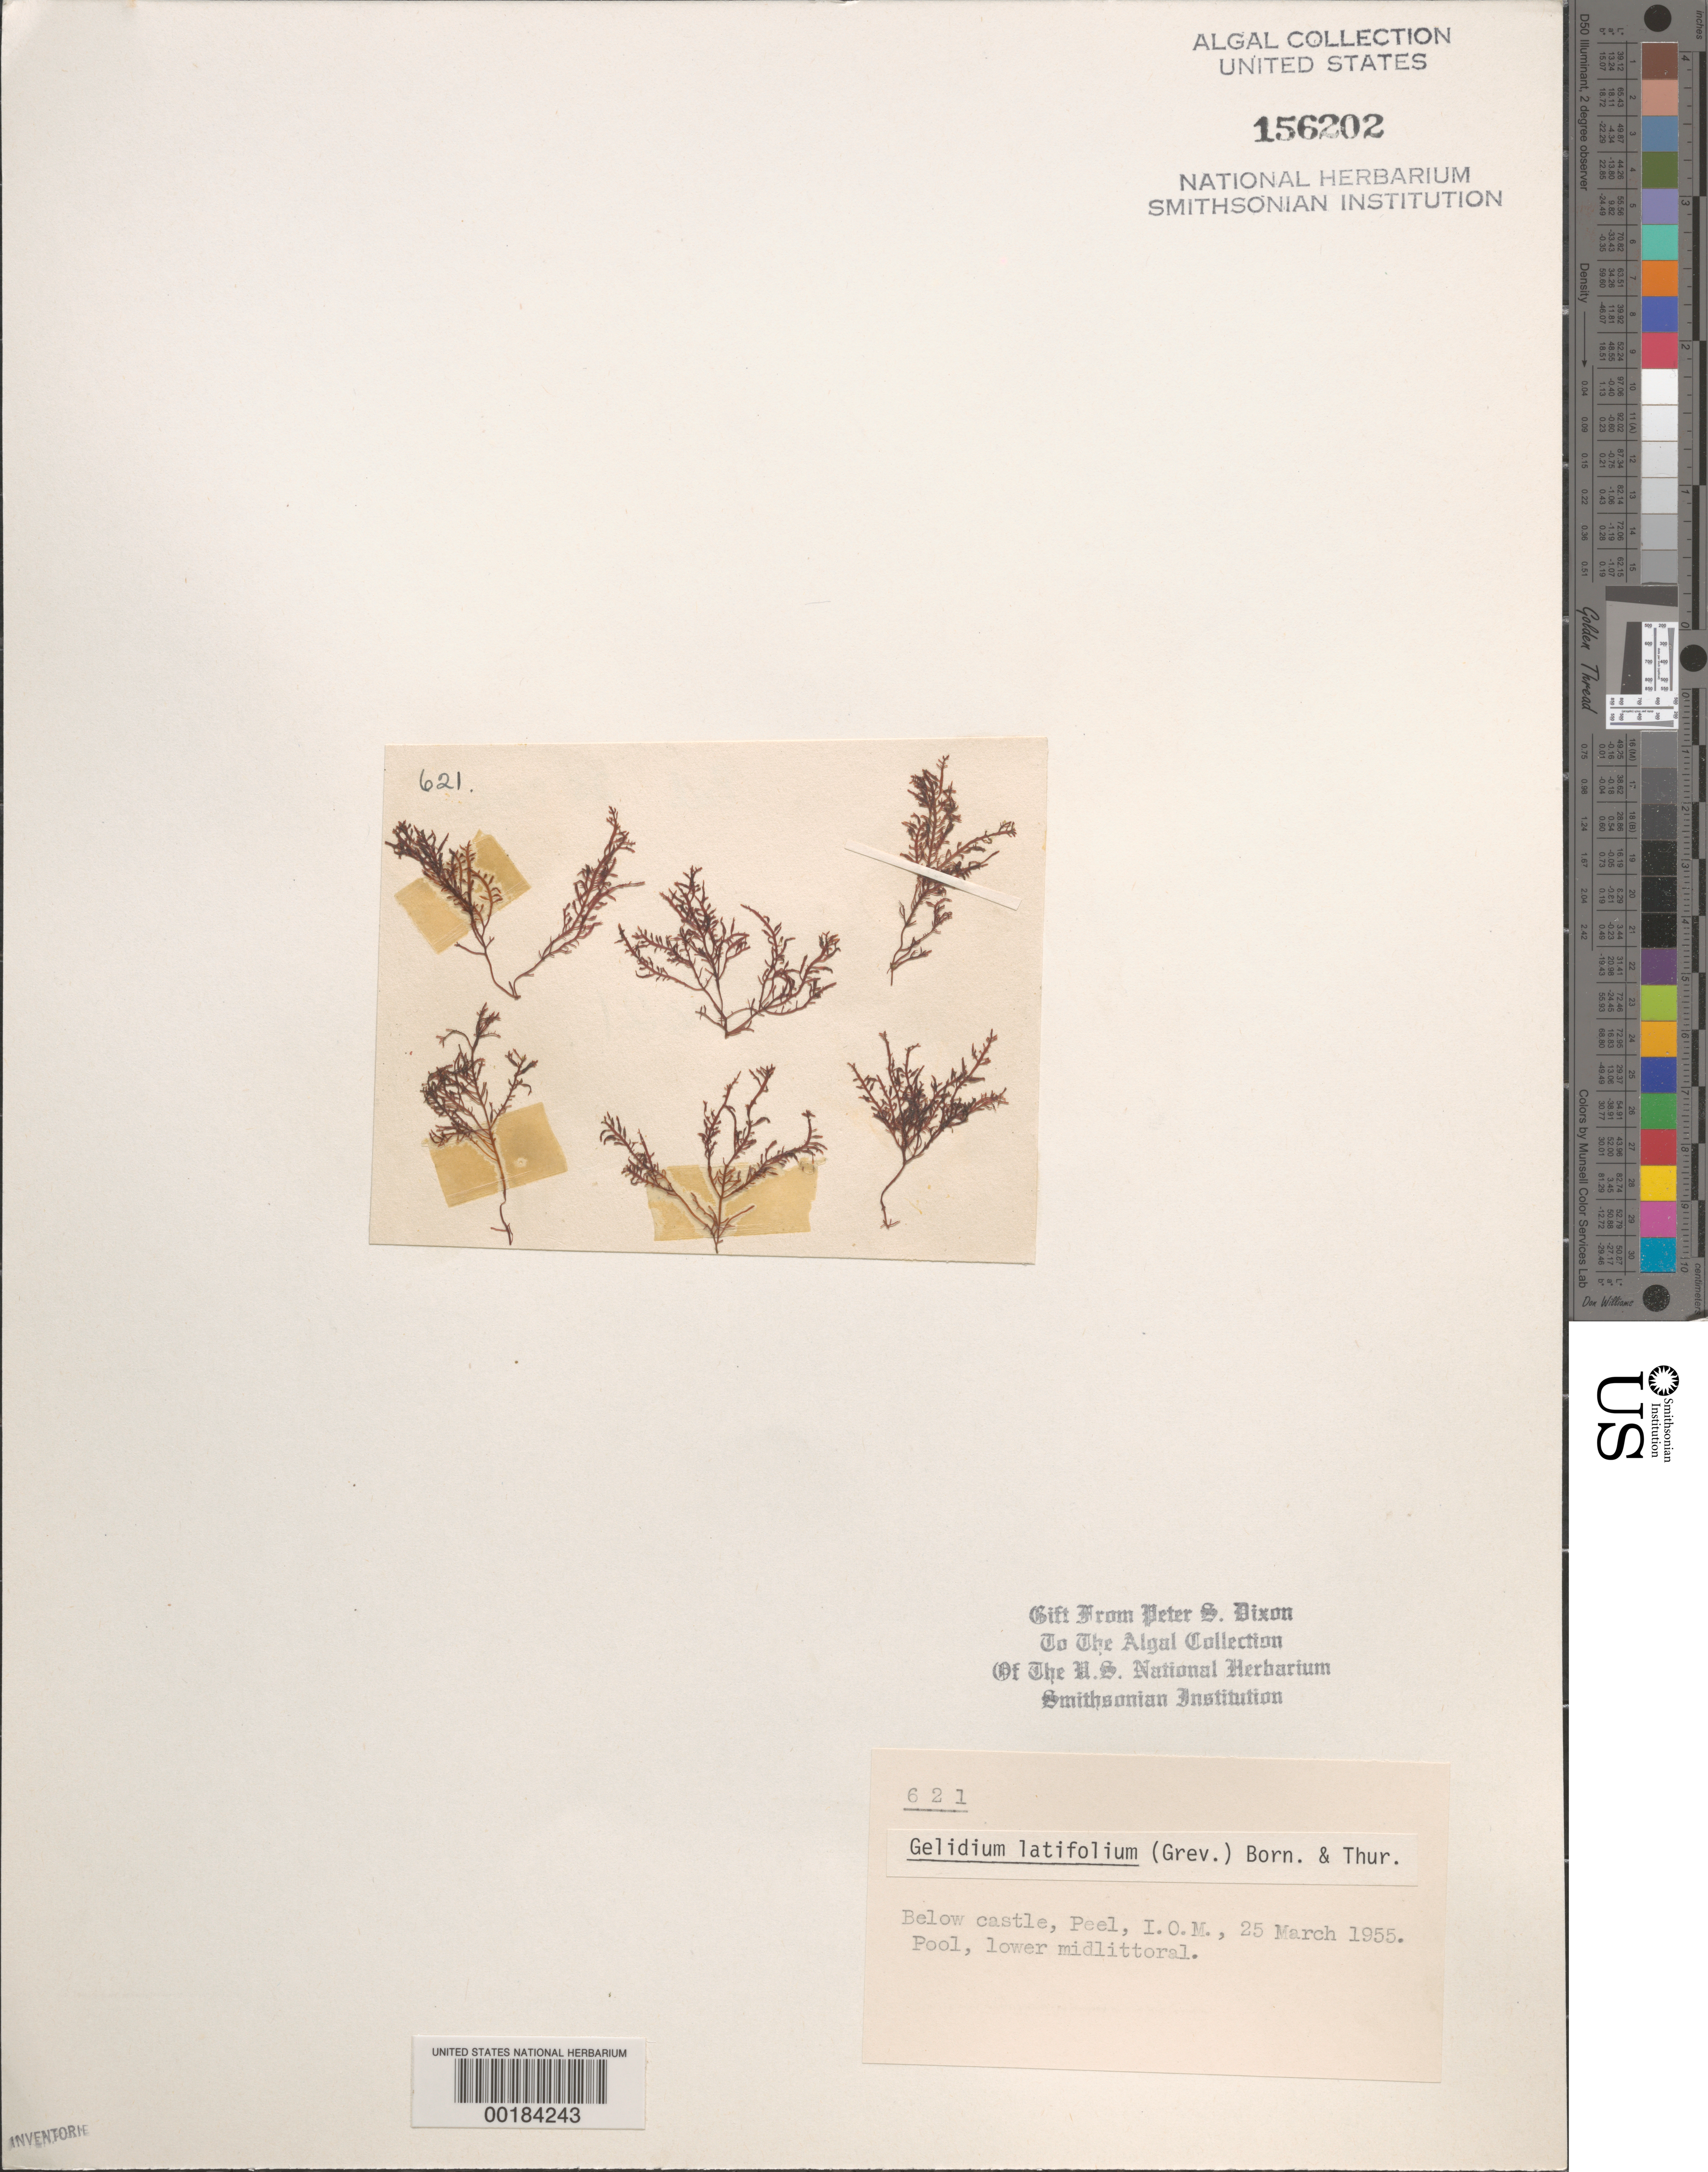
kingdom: Plantae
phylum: Rhodophyta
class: Florideophyceae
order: Gelidiales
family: Gelidiaceae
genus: Gelidium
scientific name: Gelidium spinosum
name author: (S.G. Gmel.) P.C. Silva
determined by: Algae name updating Project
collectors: P. S. Dixon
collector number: PSD 621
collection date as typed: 25 May 1955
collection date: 1955-05-25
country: United Kingdom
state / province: England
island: Isle of Man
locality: Peel, below castle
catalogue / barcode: US 156202